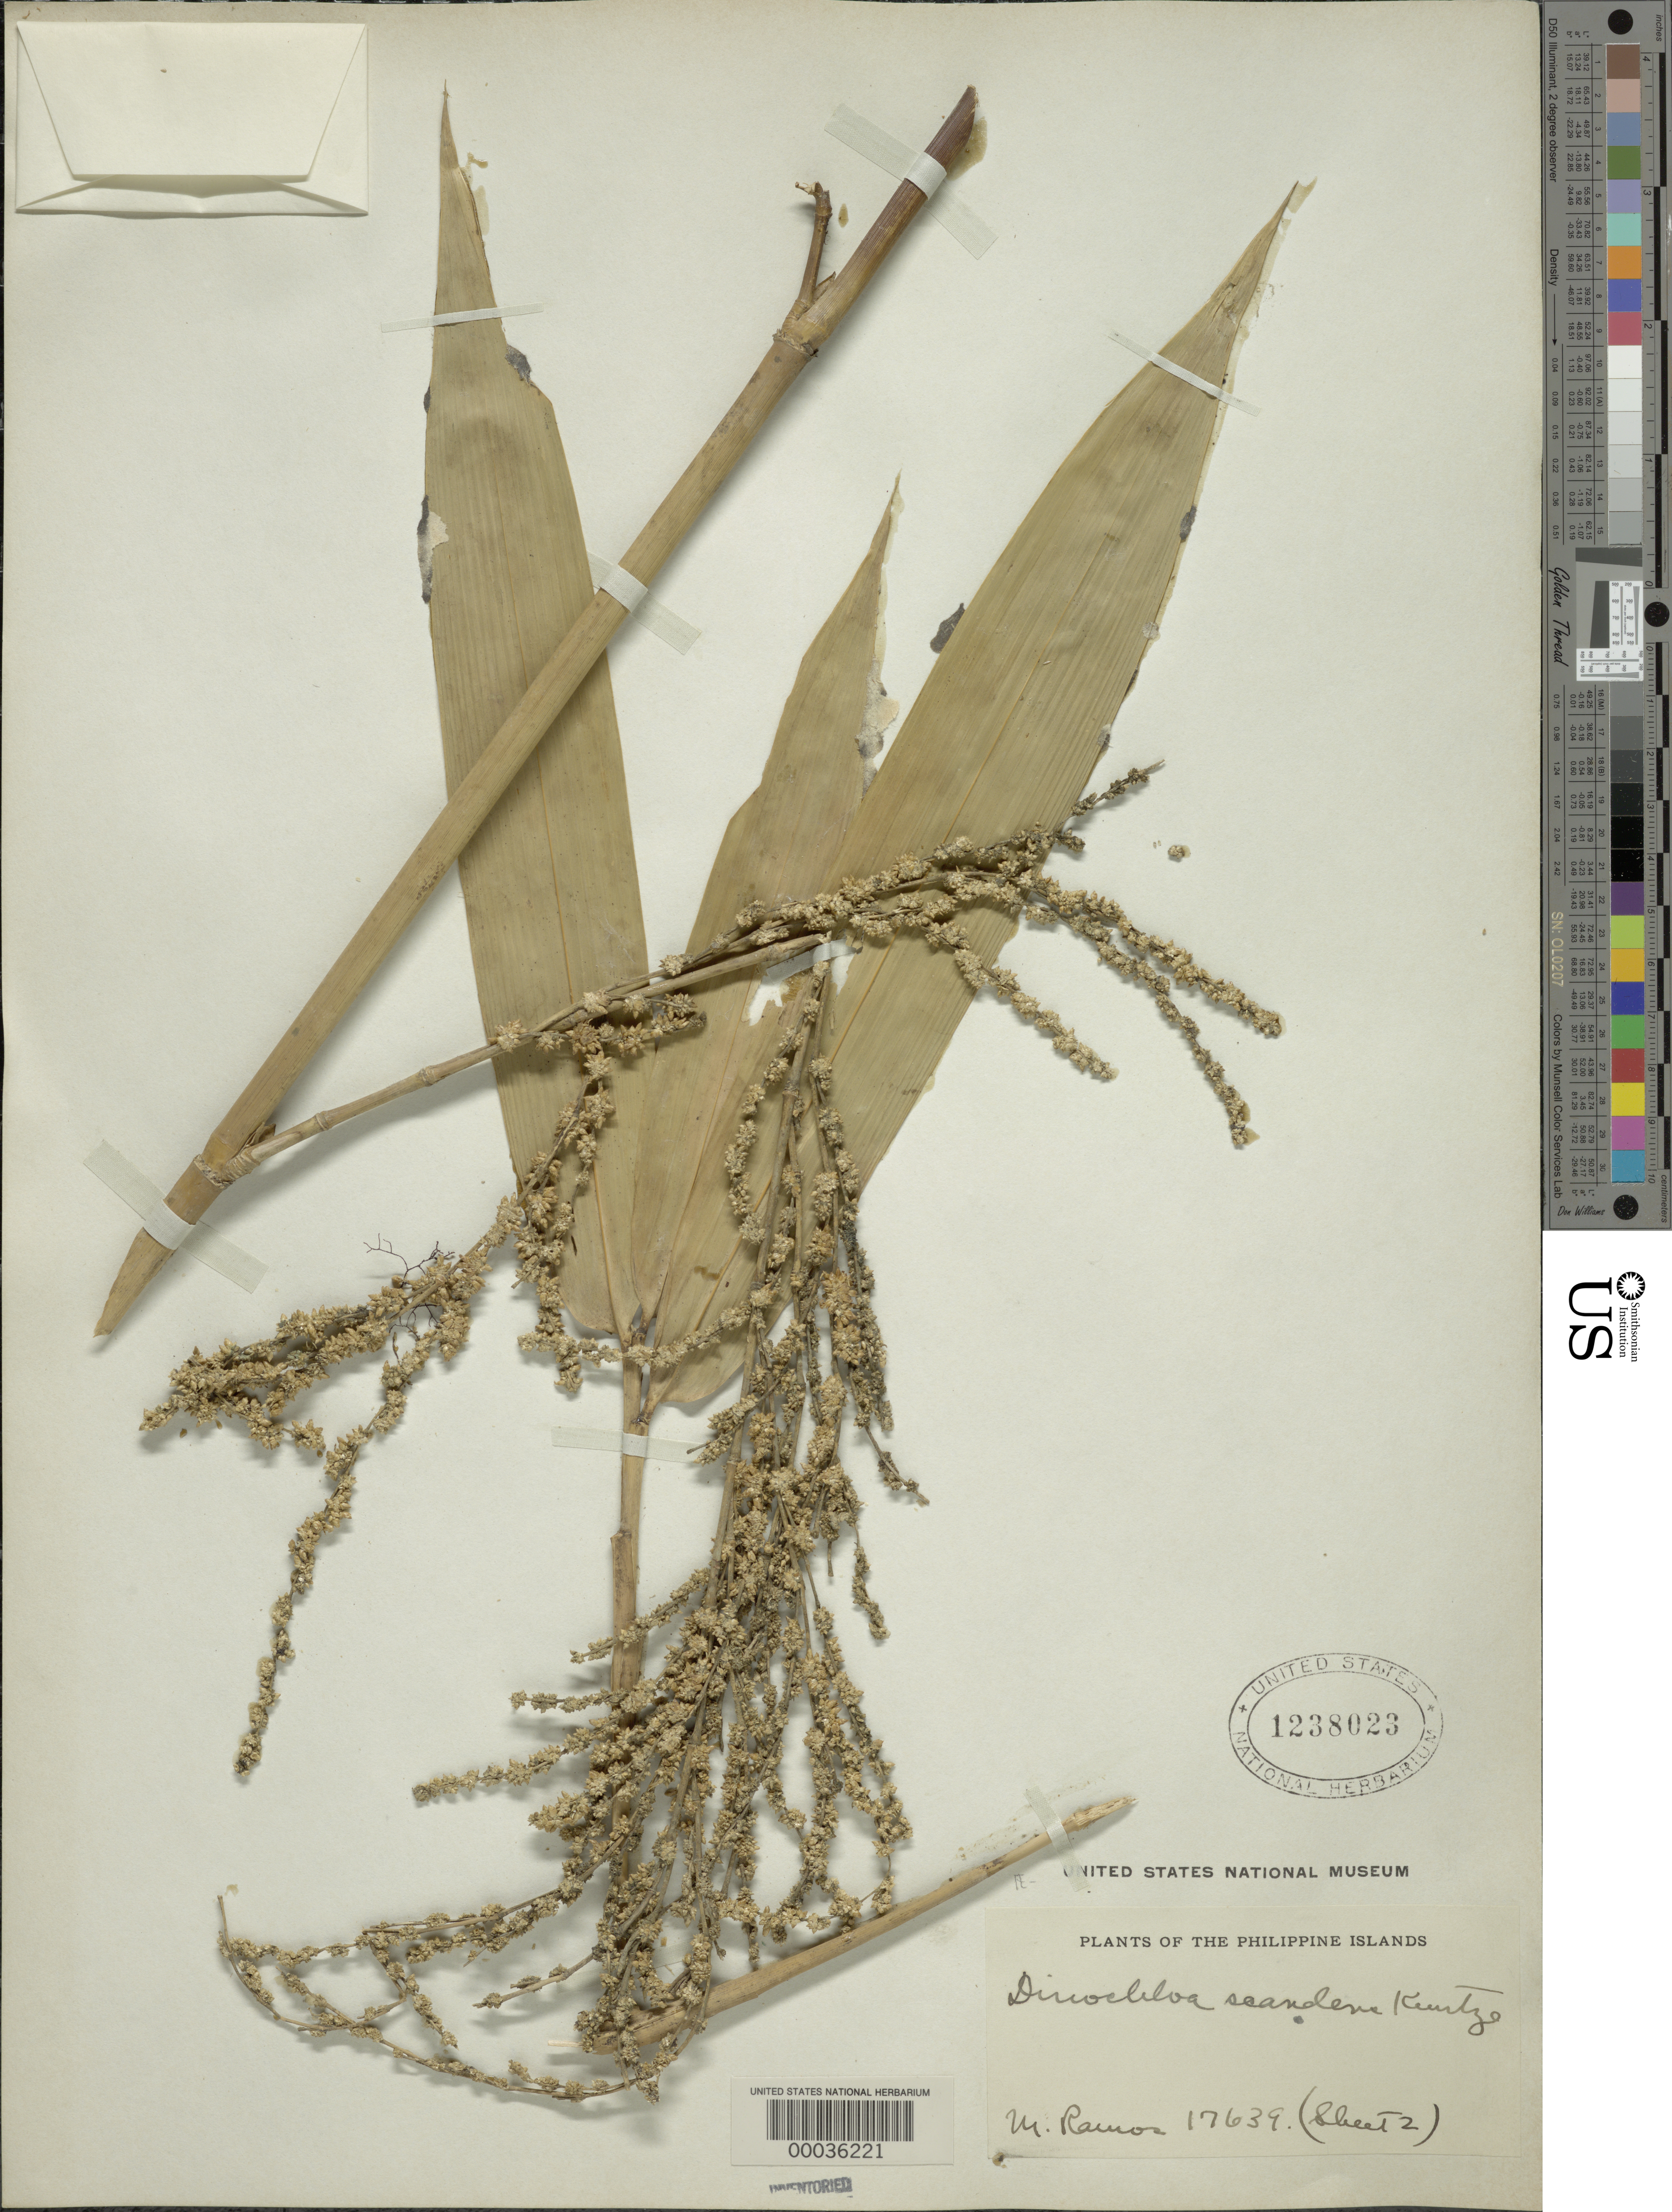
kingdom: Plantae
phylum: Tracheophyta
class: Liliopsida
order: Poales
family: Poaceae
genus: Dinochloa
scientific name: Dinochloa scandens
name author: (Blume ex Nees) Kuntze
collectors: M. Ramos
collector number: Pbs 17639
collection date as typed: Mar 1914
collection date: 1914-03/1914-04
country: Philippines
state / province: Eastern Visayas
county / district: Eastern Samar / Northern Samar / Western Samar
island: Samar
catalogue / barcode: US 1238023